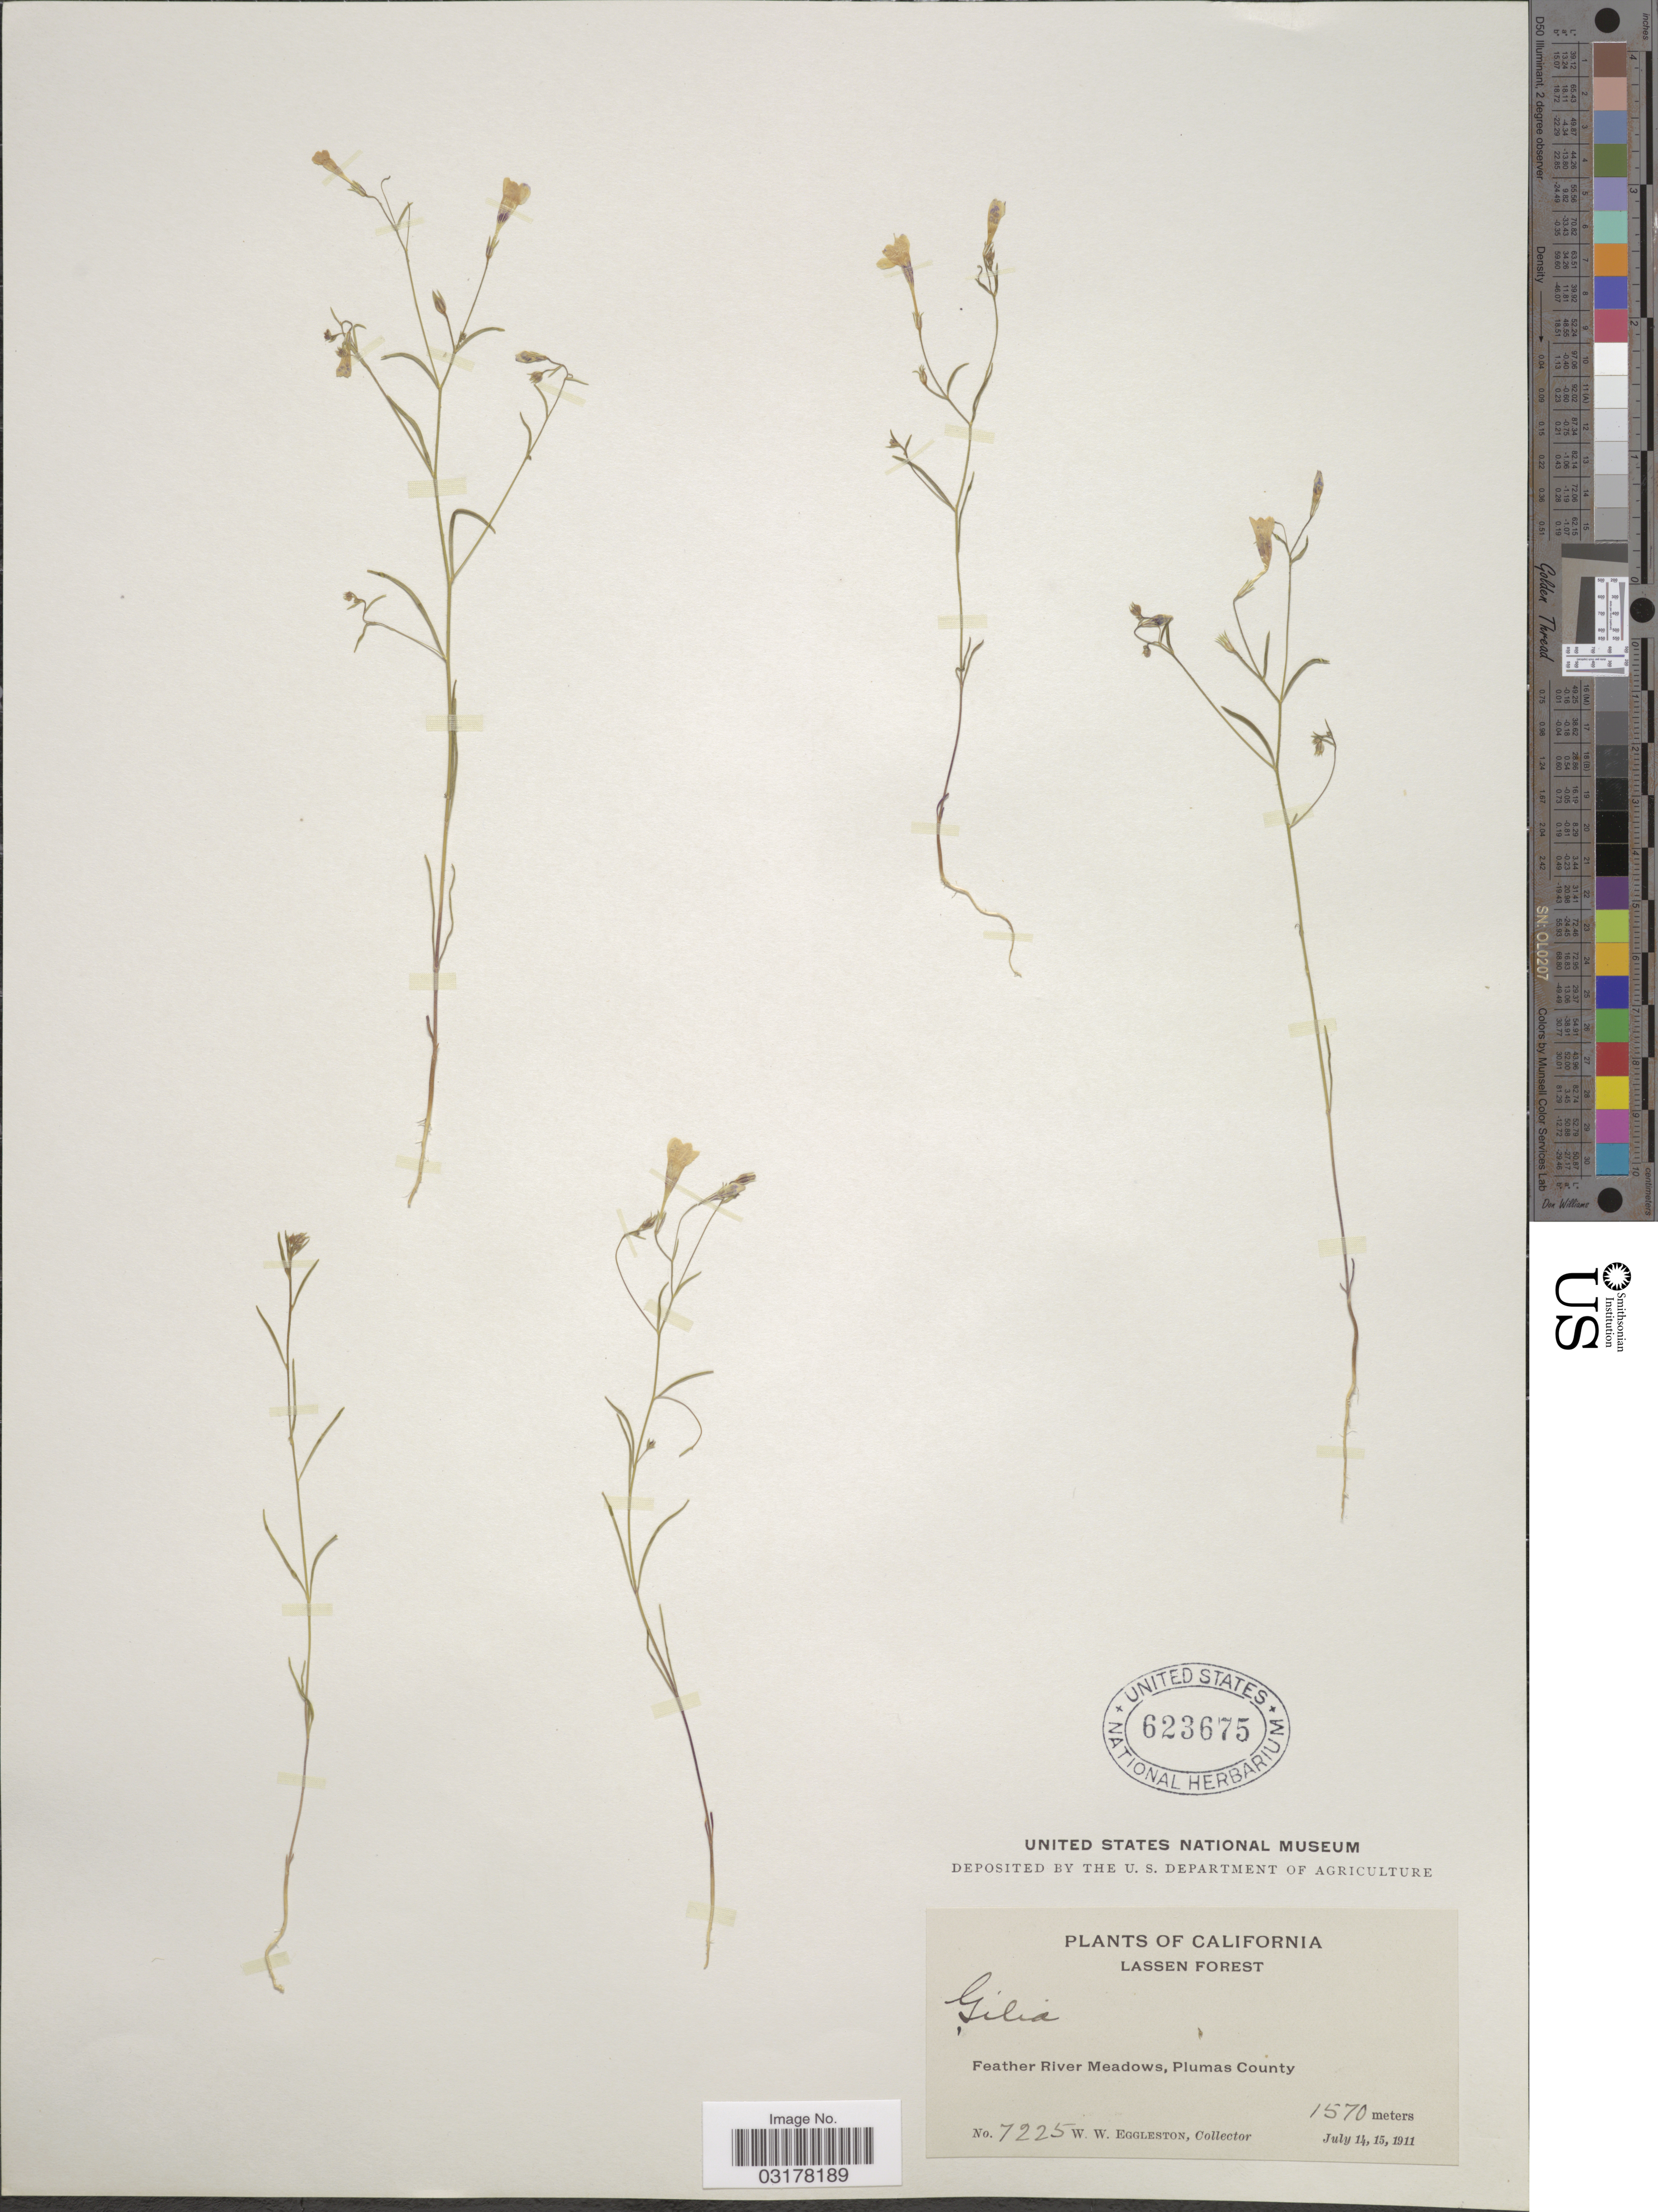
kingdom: Plantae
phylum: Tracheophyta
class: Magnoliopsida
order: Ericales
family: Polemoniaceae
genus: Linanthus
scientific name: Linanthus sp.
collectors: W. W. Eggleston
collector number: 7225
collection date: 1911-07-14/1911-07-15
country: United States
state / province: California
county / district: Plumas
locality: Lassen Forest. Feather River Meadows, Plumas County.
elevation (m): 1570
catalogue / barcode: US 623675